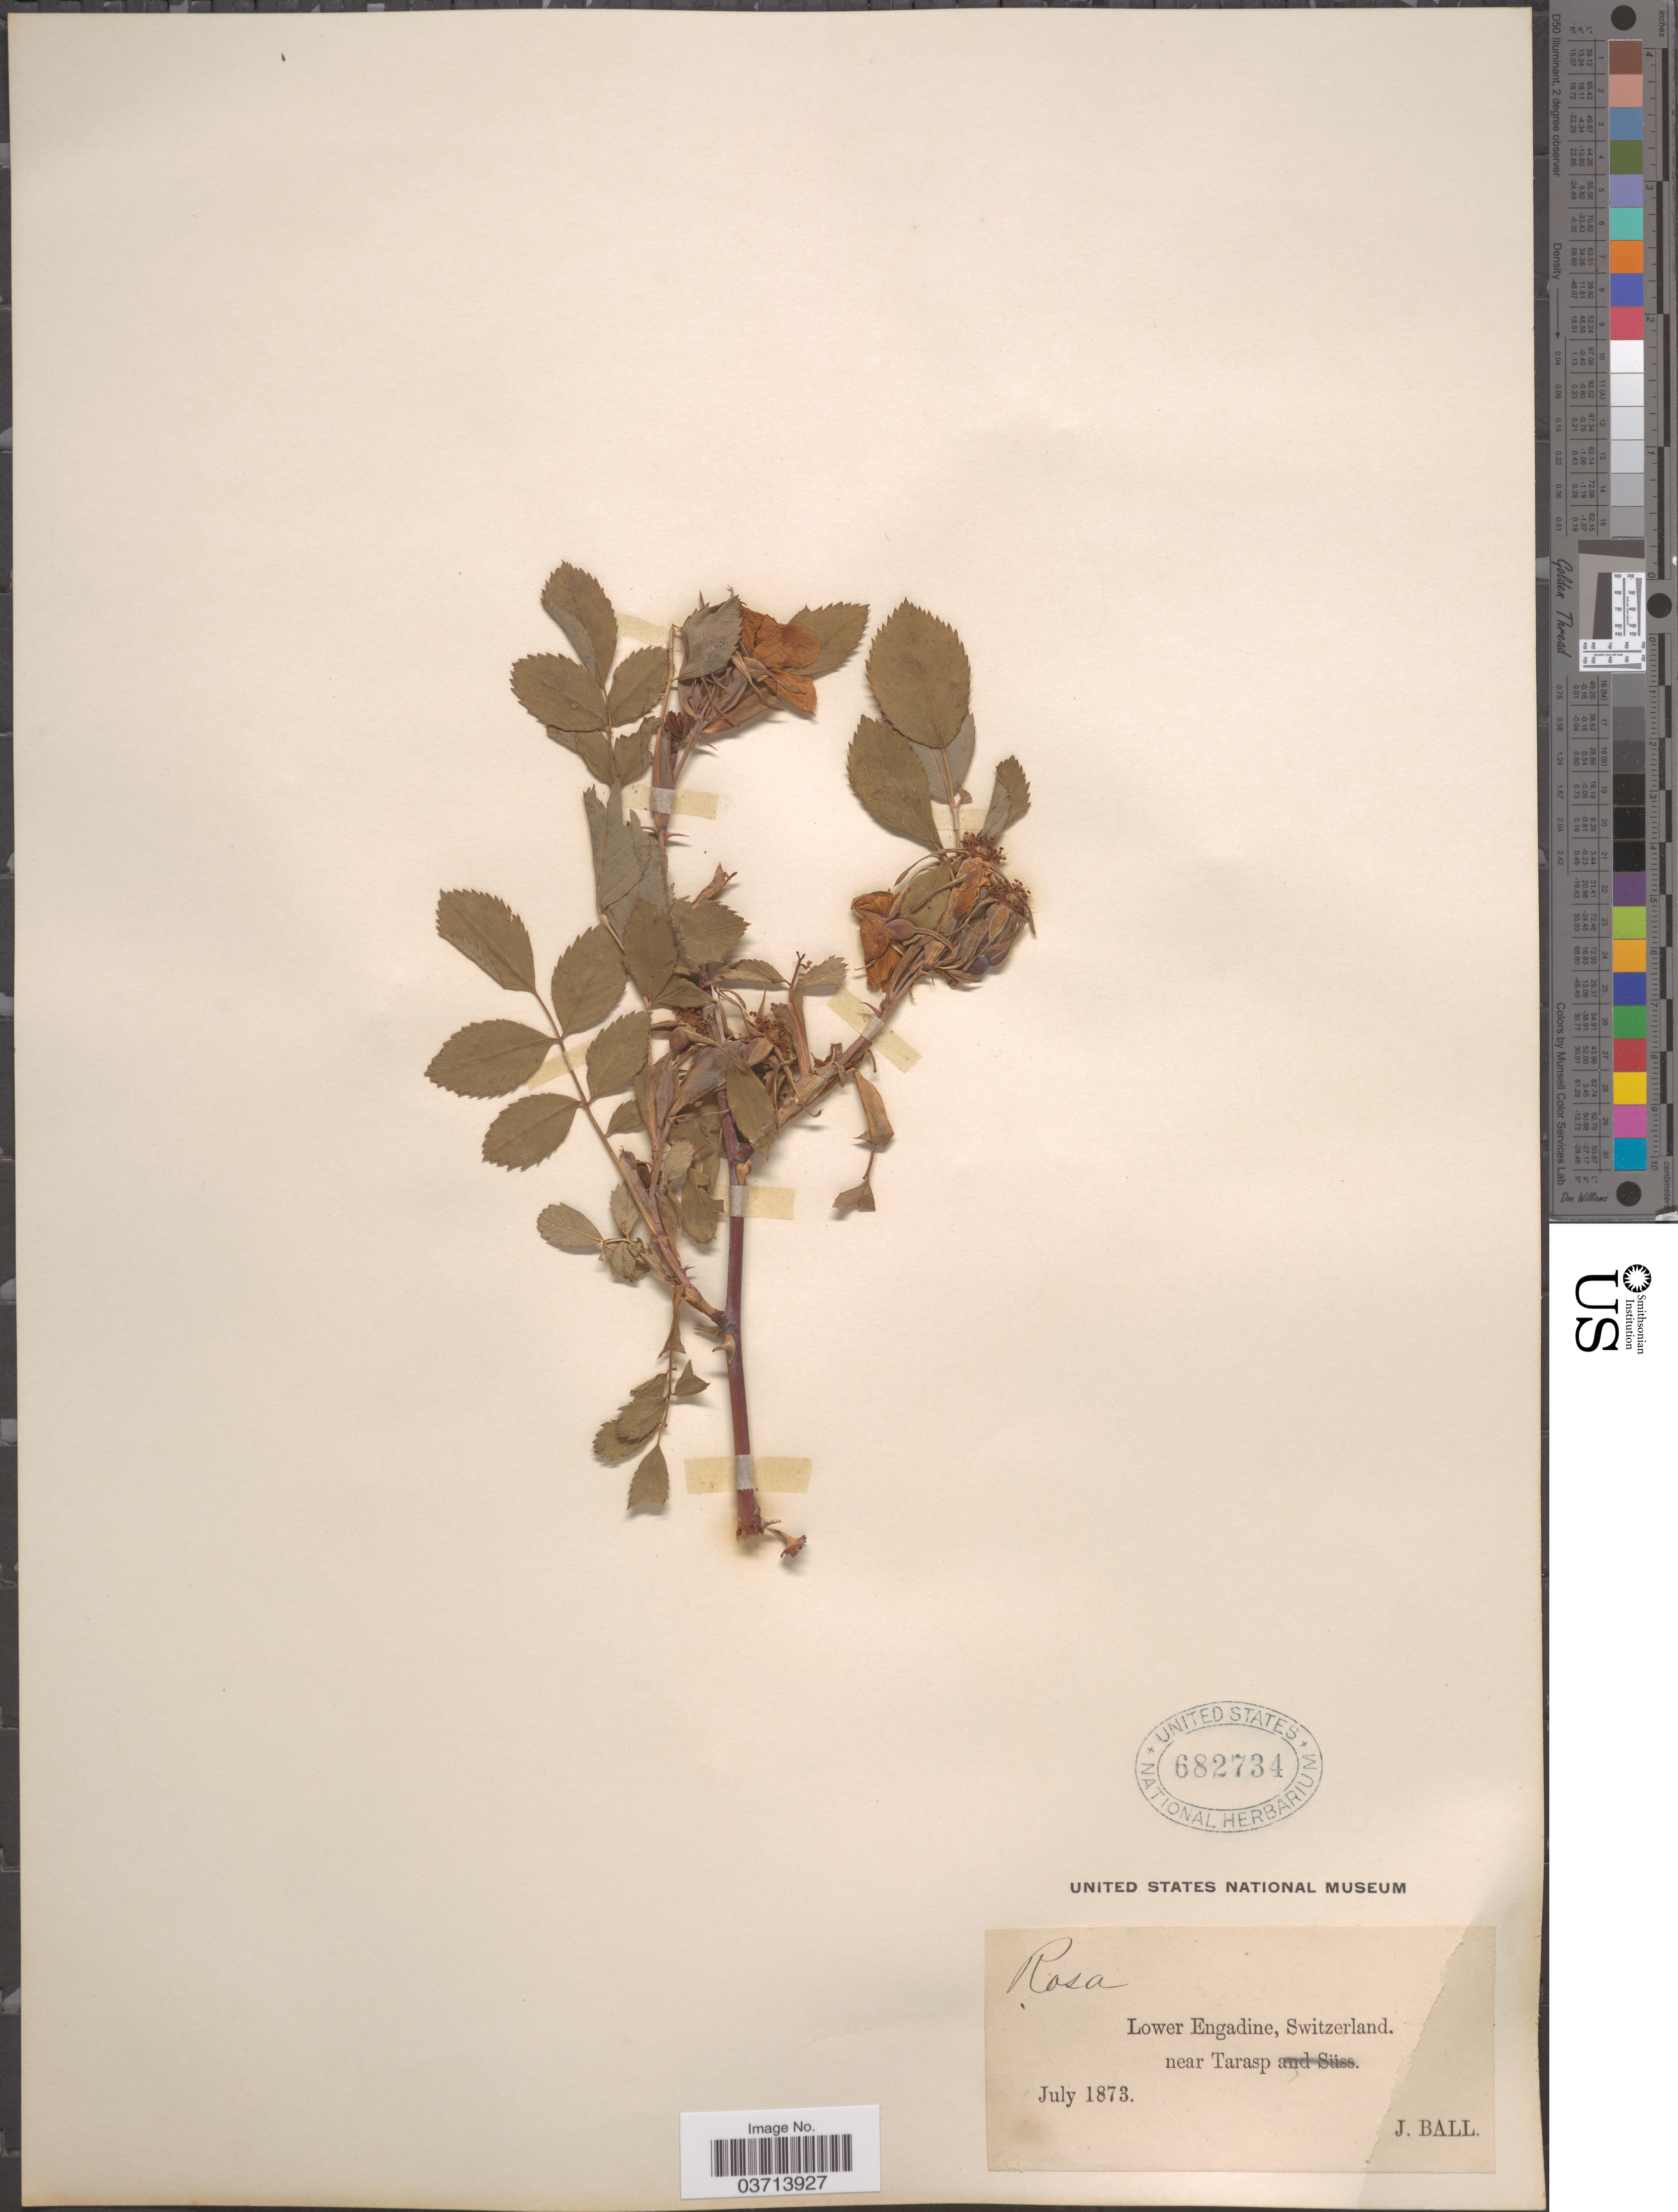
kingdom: Plantae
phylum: Tracheophyta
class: Magnoliopsida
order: Rosales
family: Rosaceae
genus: Rosa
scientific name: Rosa sp.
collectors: J. Ball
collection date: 1873-07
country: Switzerland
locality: Lower Engadine. Near Tarasp.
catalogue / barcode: US 682734